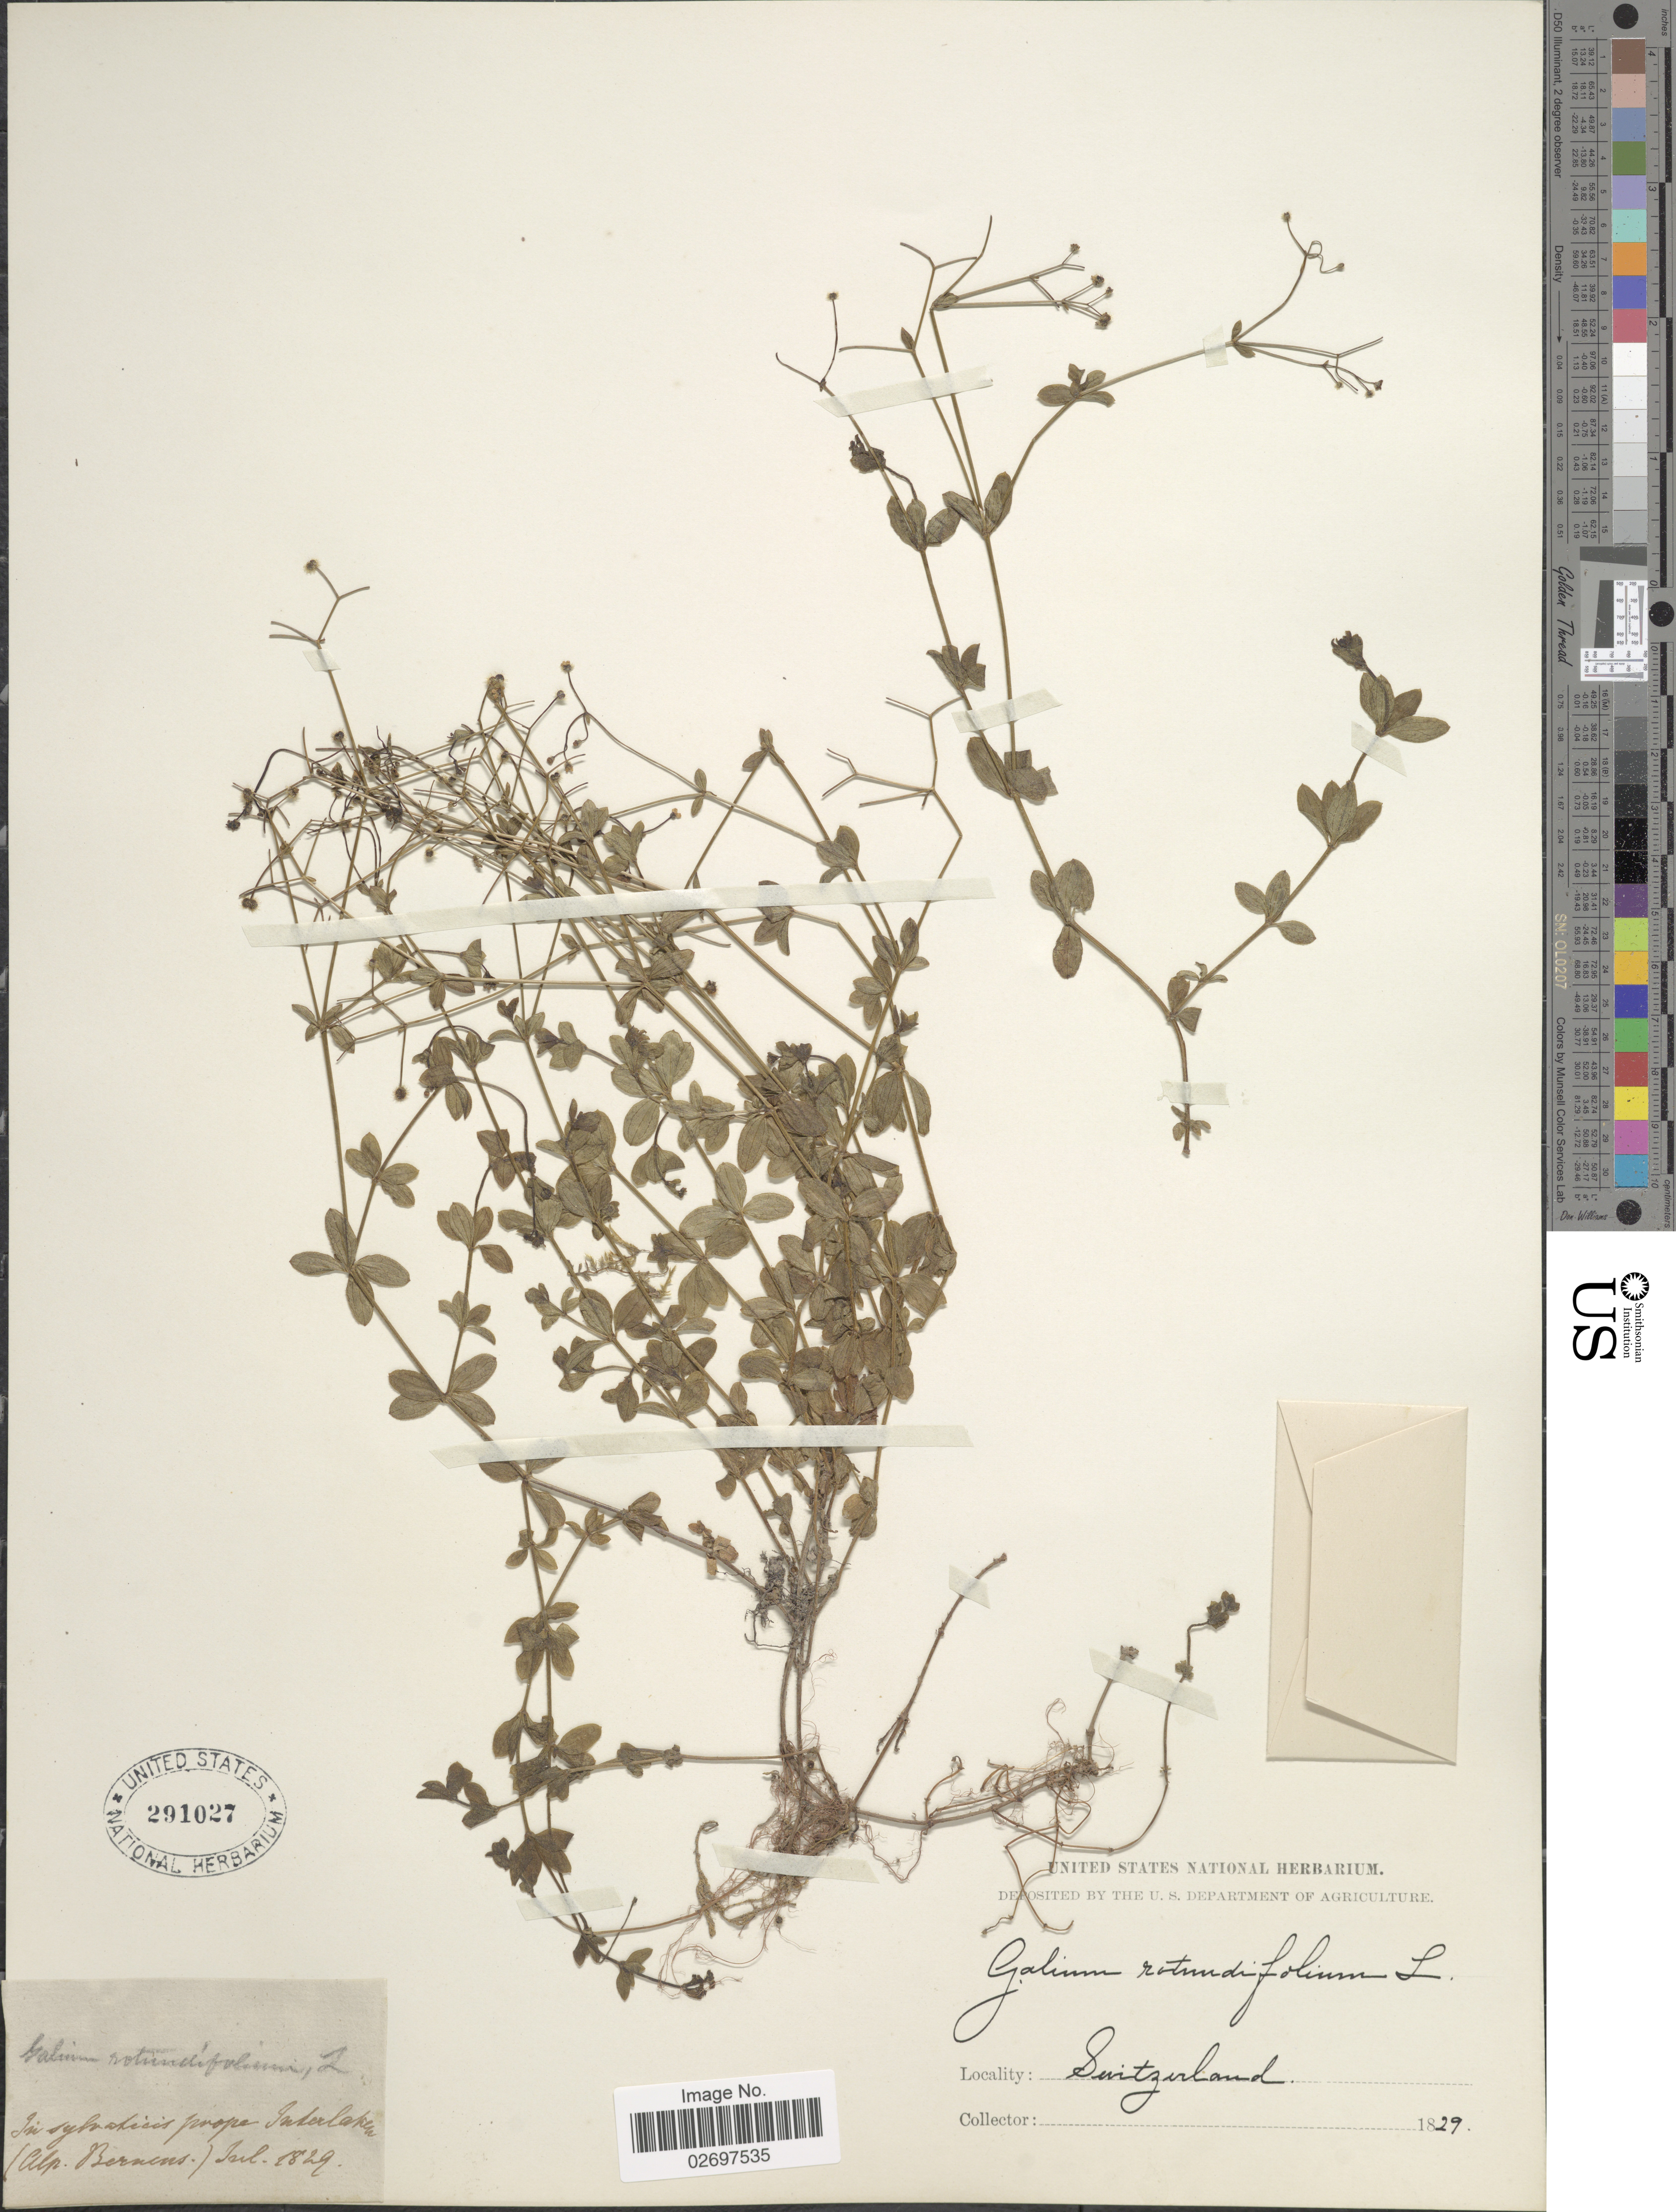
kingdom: Plantae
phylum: Tracheophyta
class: Magnoliopsida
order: Gentianales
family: Rubiaceae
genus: Galium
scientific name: Galium rotundifolium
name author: L.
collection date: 1829-07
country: Switzerland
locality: In sylvaticus prope Interlaken (Alp. Bernens)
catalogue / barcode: US 291027